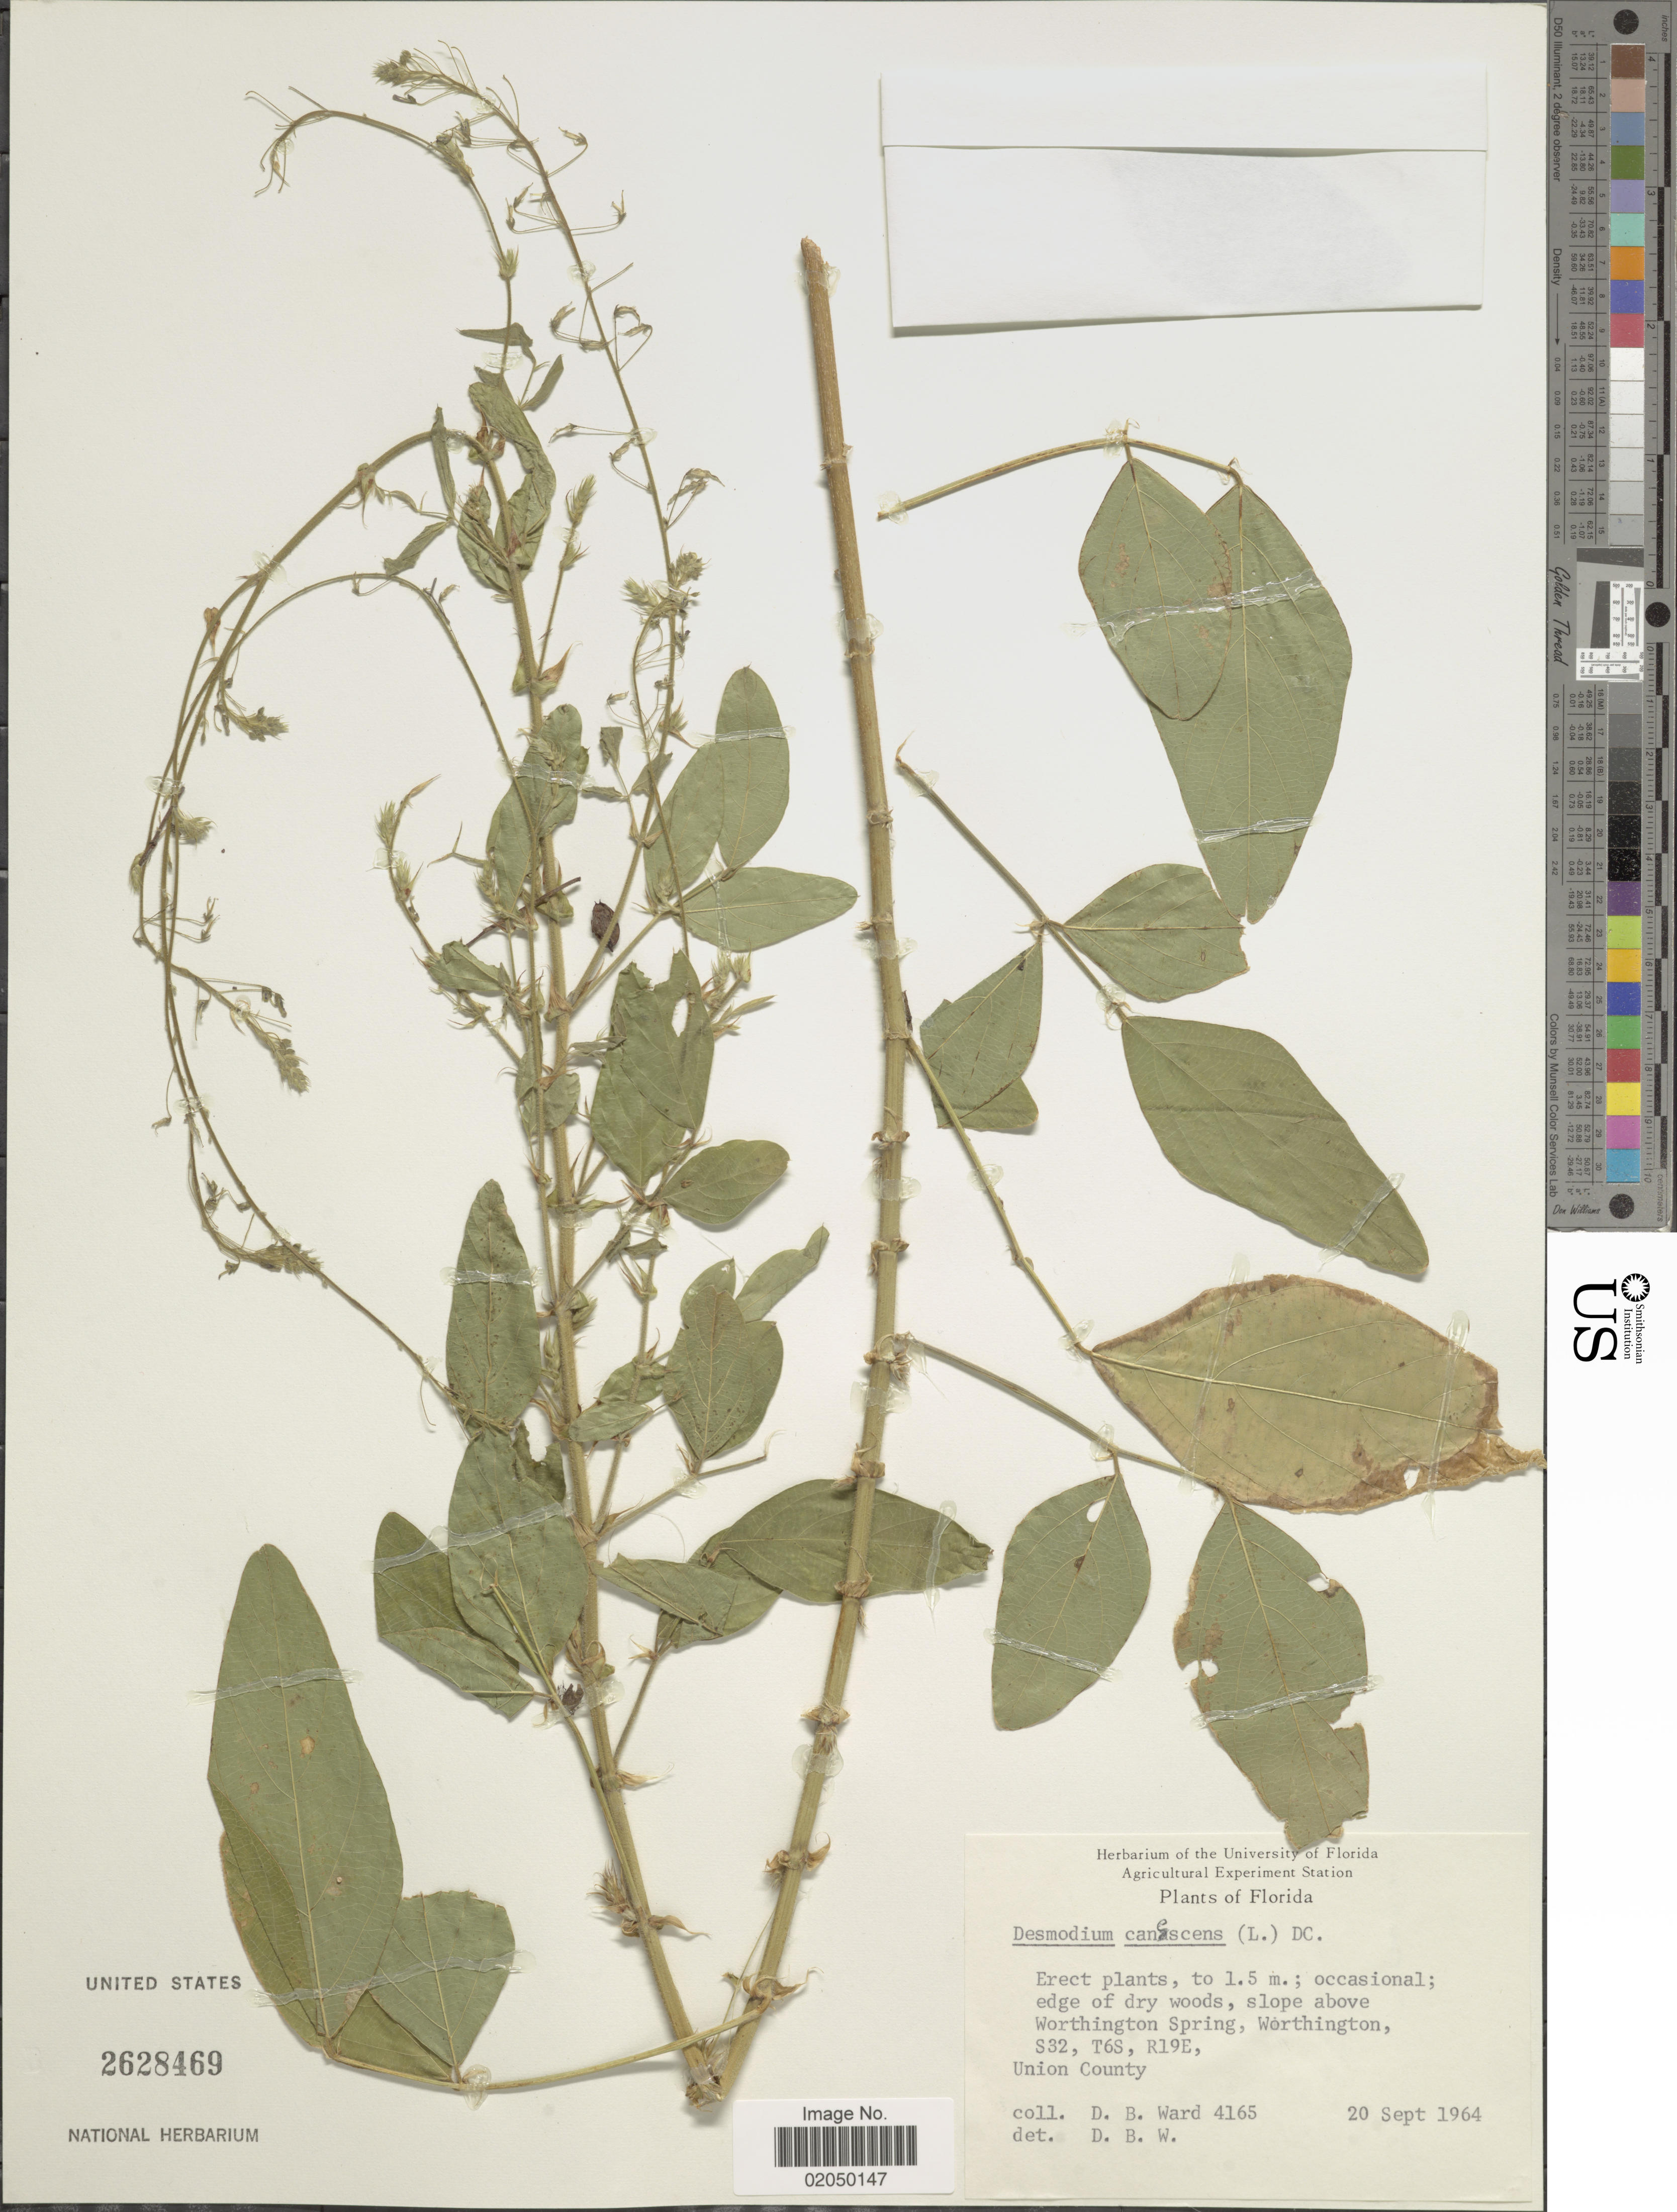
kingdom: Plantae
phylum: Tracheophyta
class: Magnoliopsida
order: Fabales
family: Fabaceae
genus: Desmodium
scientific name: Desmodium canescens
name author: (L.) DC.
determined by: Ward, D. B.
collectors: D. B. Ward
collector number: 4165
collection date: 1964-09-20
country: United States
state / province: Florida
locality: Slope above Worthington Spring, Worthington, S32, T6S, R19E, Union County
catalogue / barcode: US 2628469